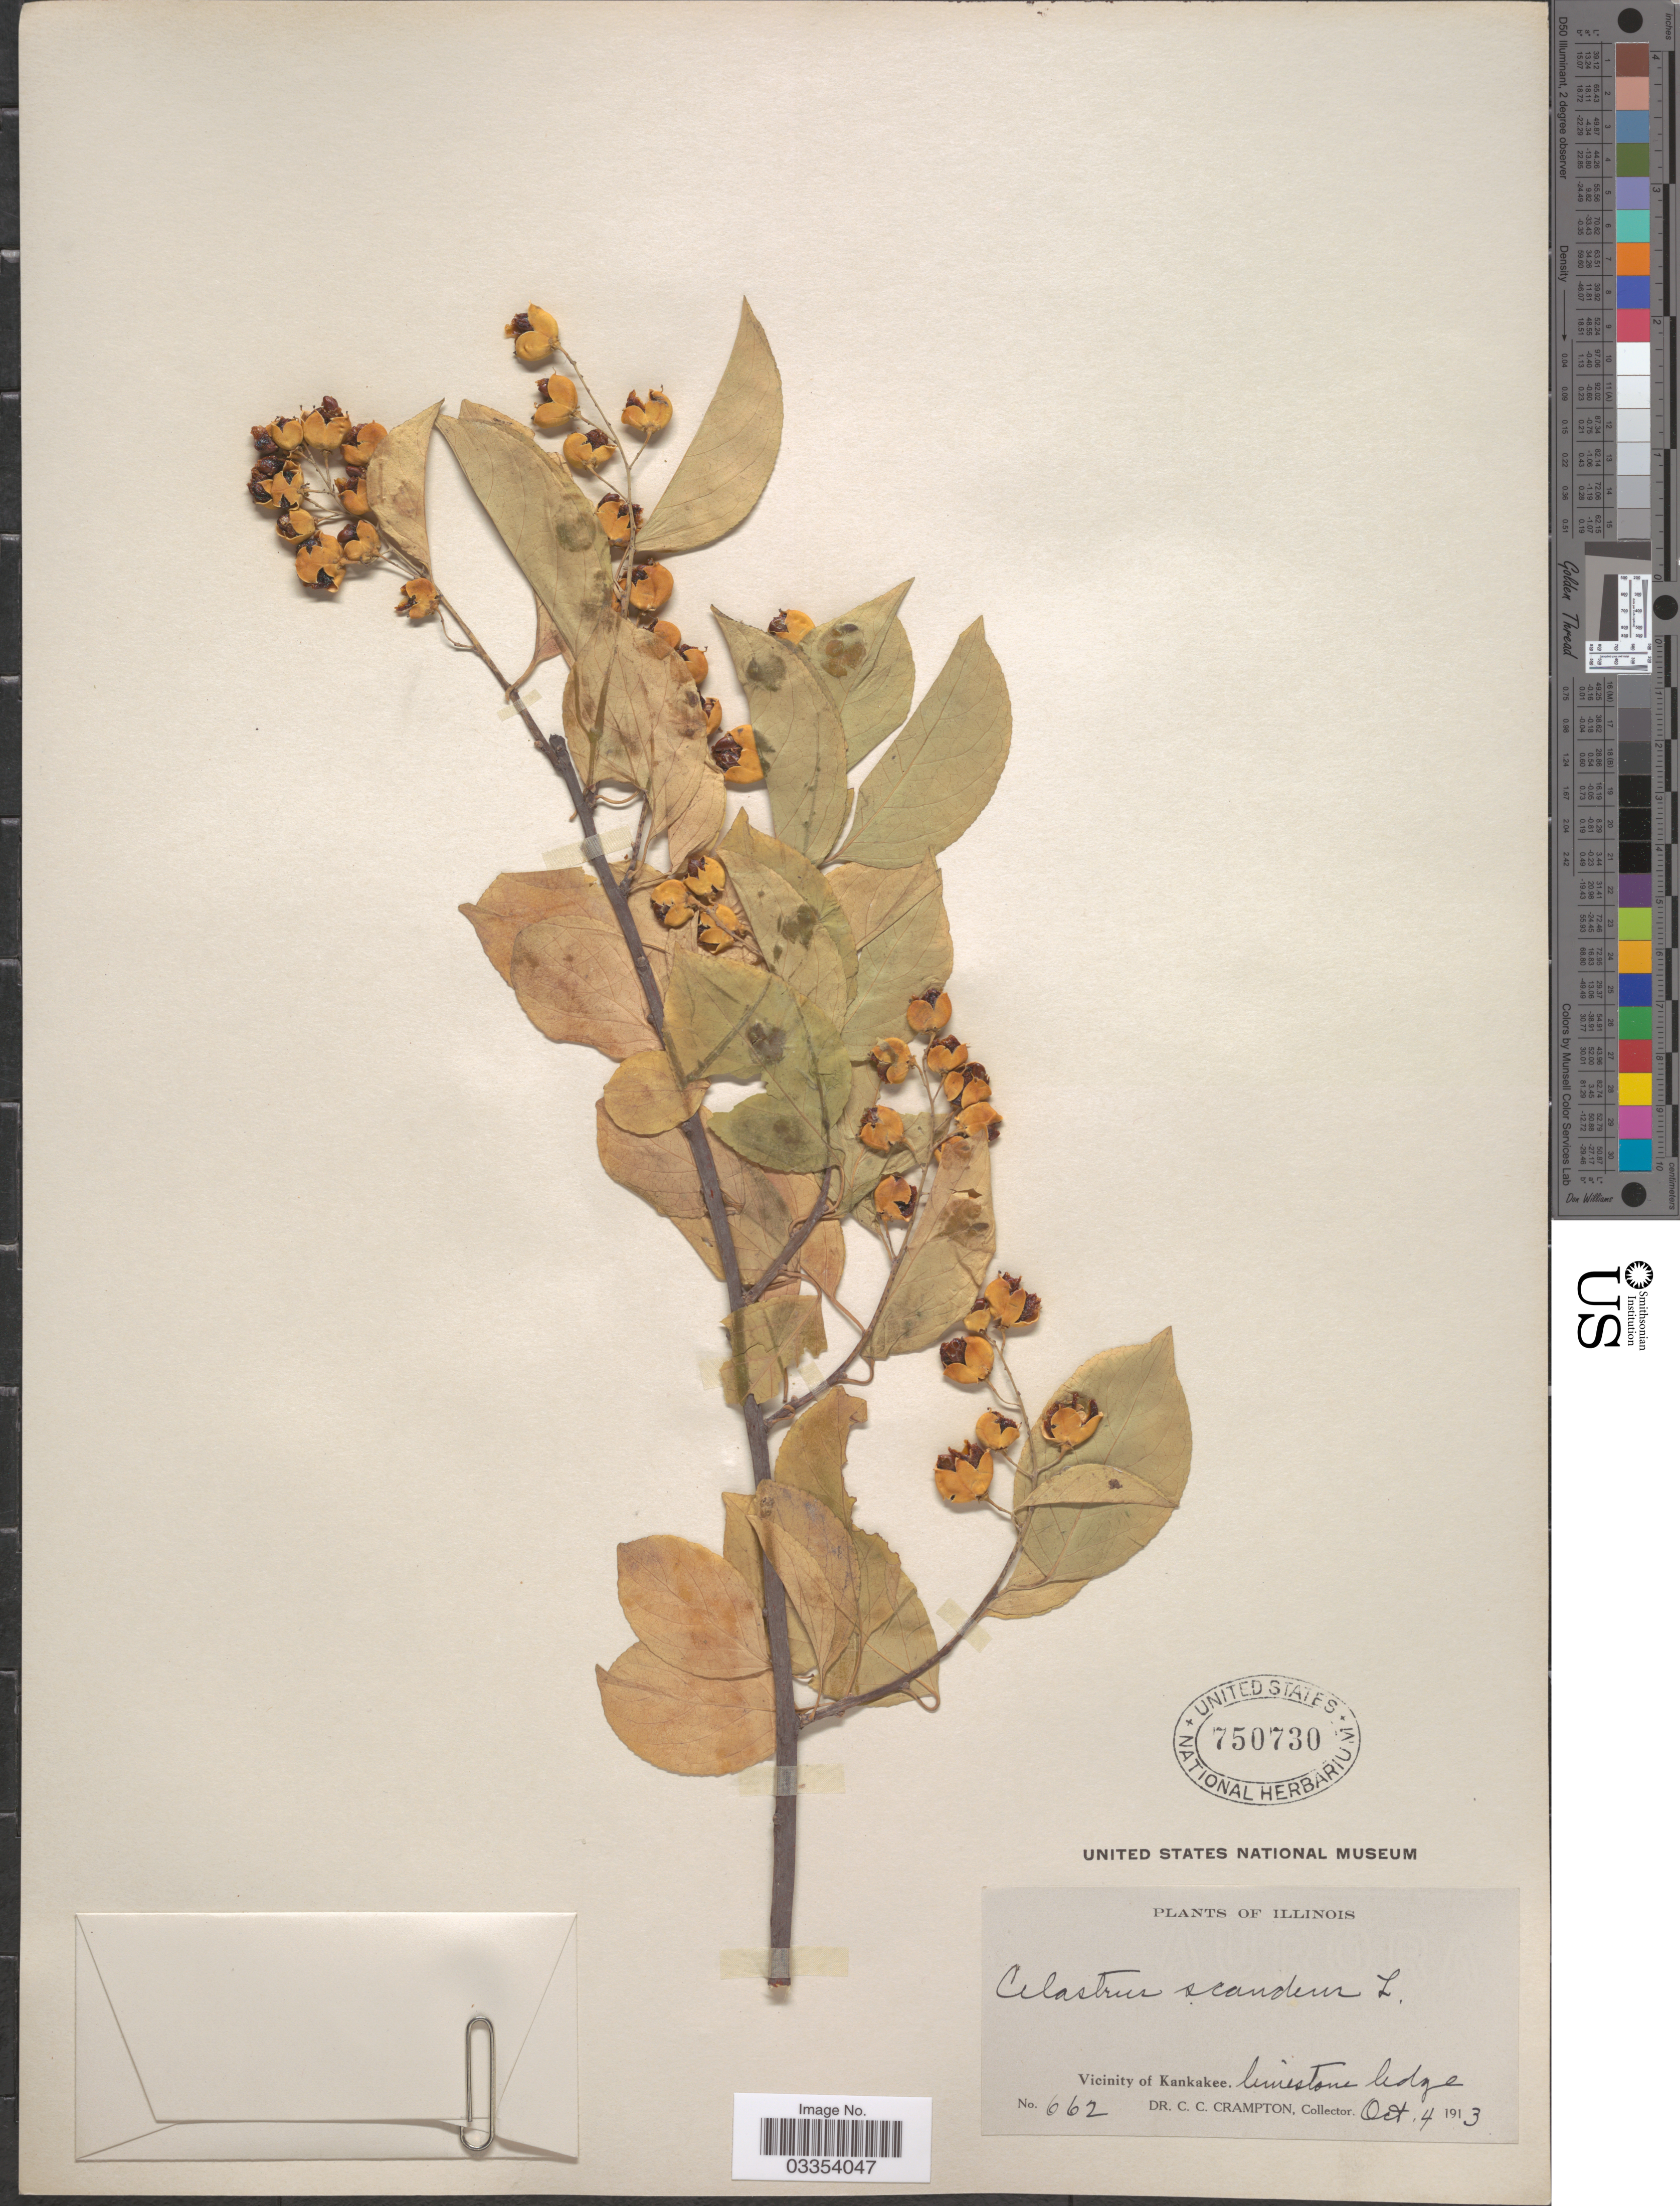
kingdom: Plantae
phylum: Tracheophyta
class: Magnoliopsida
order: Celastrales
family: Celastraceae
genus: Celastrus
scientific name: Celastrus scandens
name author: L.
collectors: C. Crampton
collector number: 662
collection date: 1913-10-04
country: United States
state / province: Illinois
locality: Vicinity of Kankakee.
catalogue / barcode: US 750730